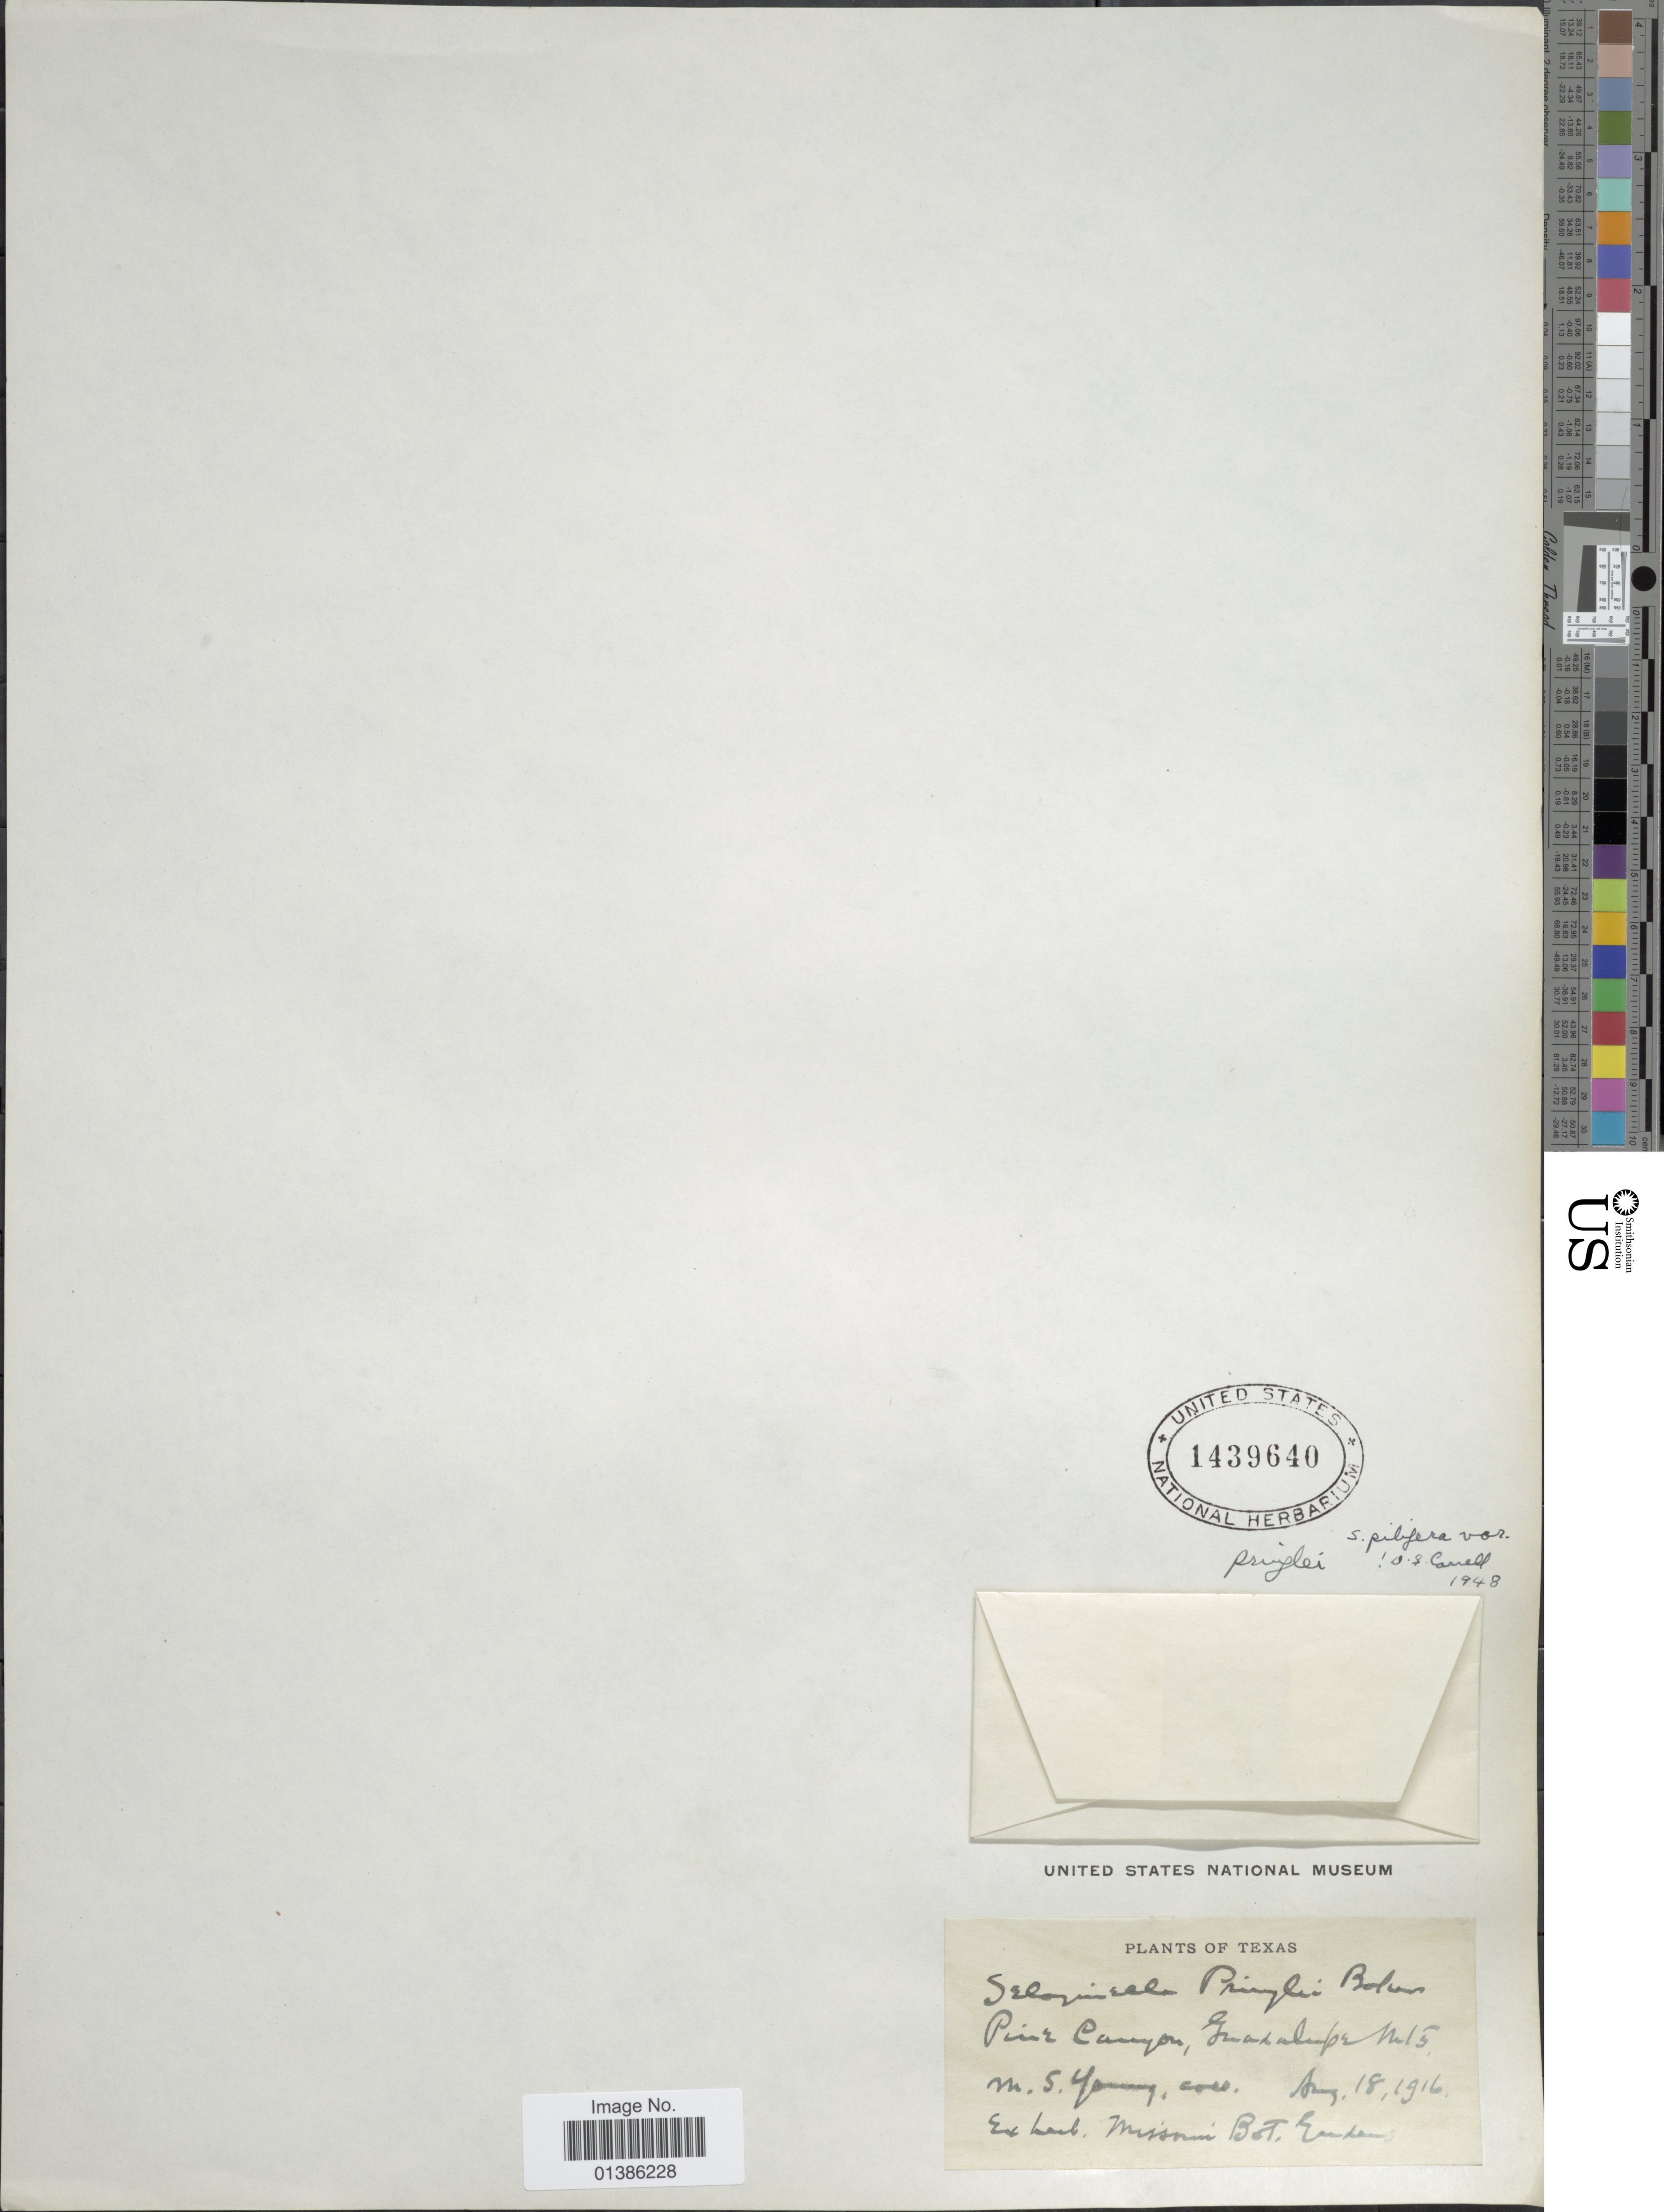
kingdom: Plantae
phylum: Tracheophyta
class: Lycopodiopsida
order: Selaginellales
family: Selaginellaceae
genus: Selaginella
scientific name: Selaginella pilifera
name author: A. Braun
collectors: M. Young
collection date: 1916-08-18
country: United States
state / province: Texas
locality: Pine Canyon, Guadalupe Mts.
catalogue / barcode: US 1439640